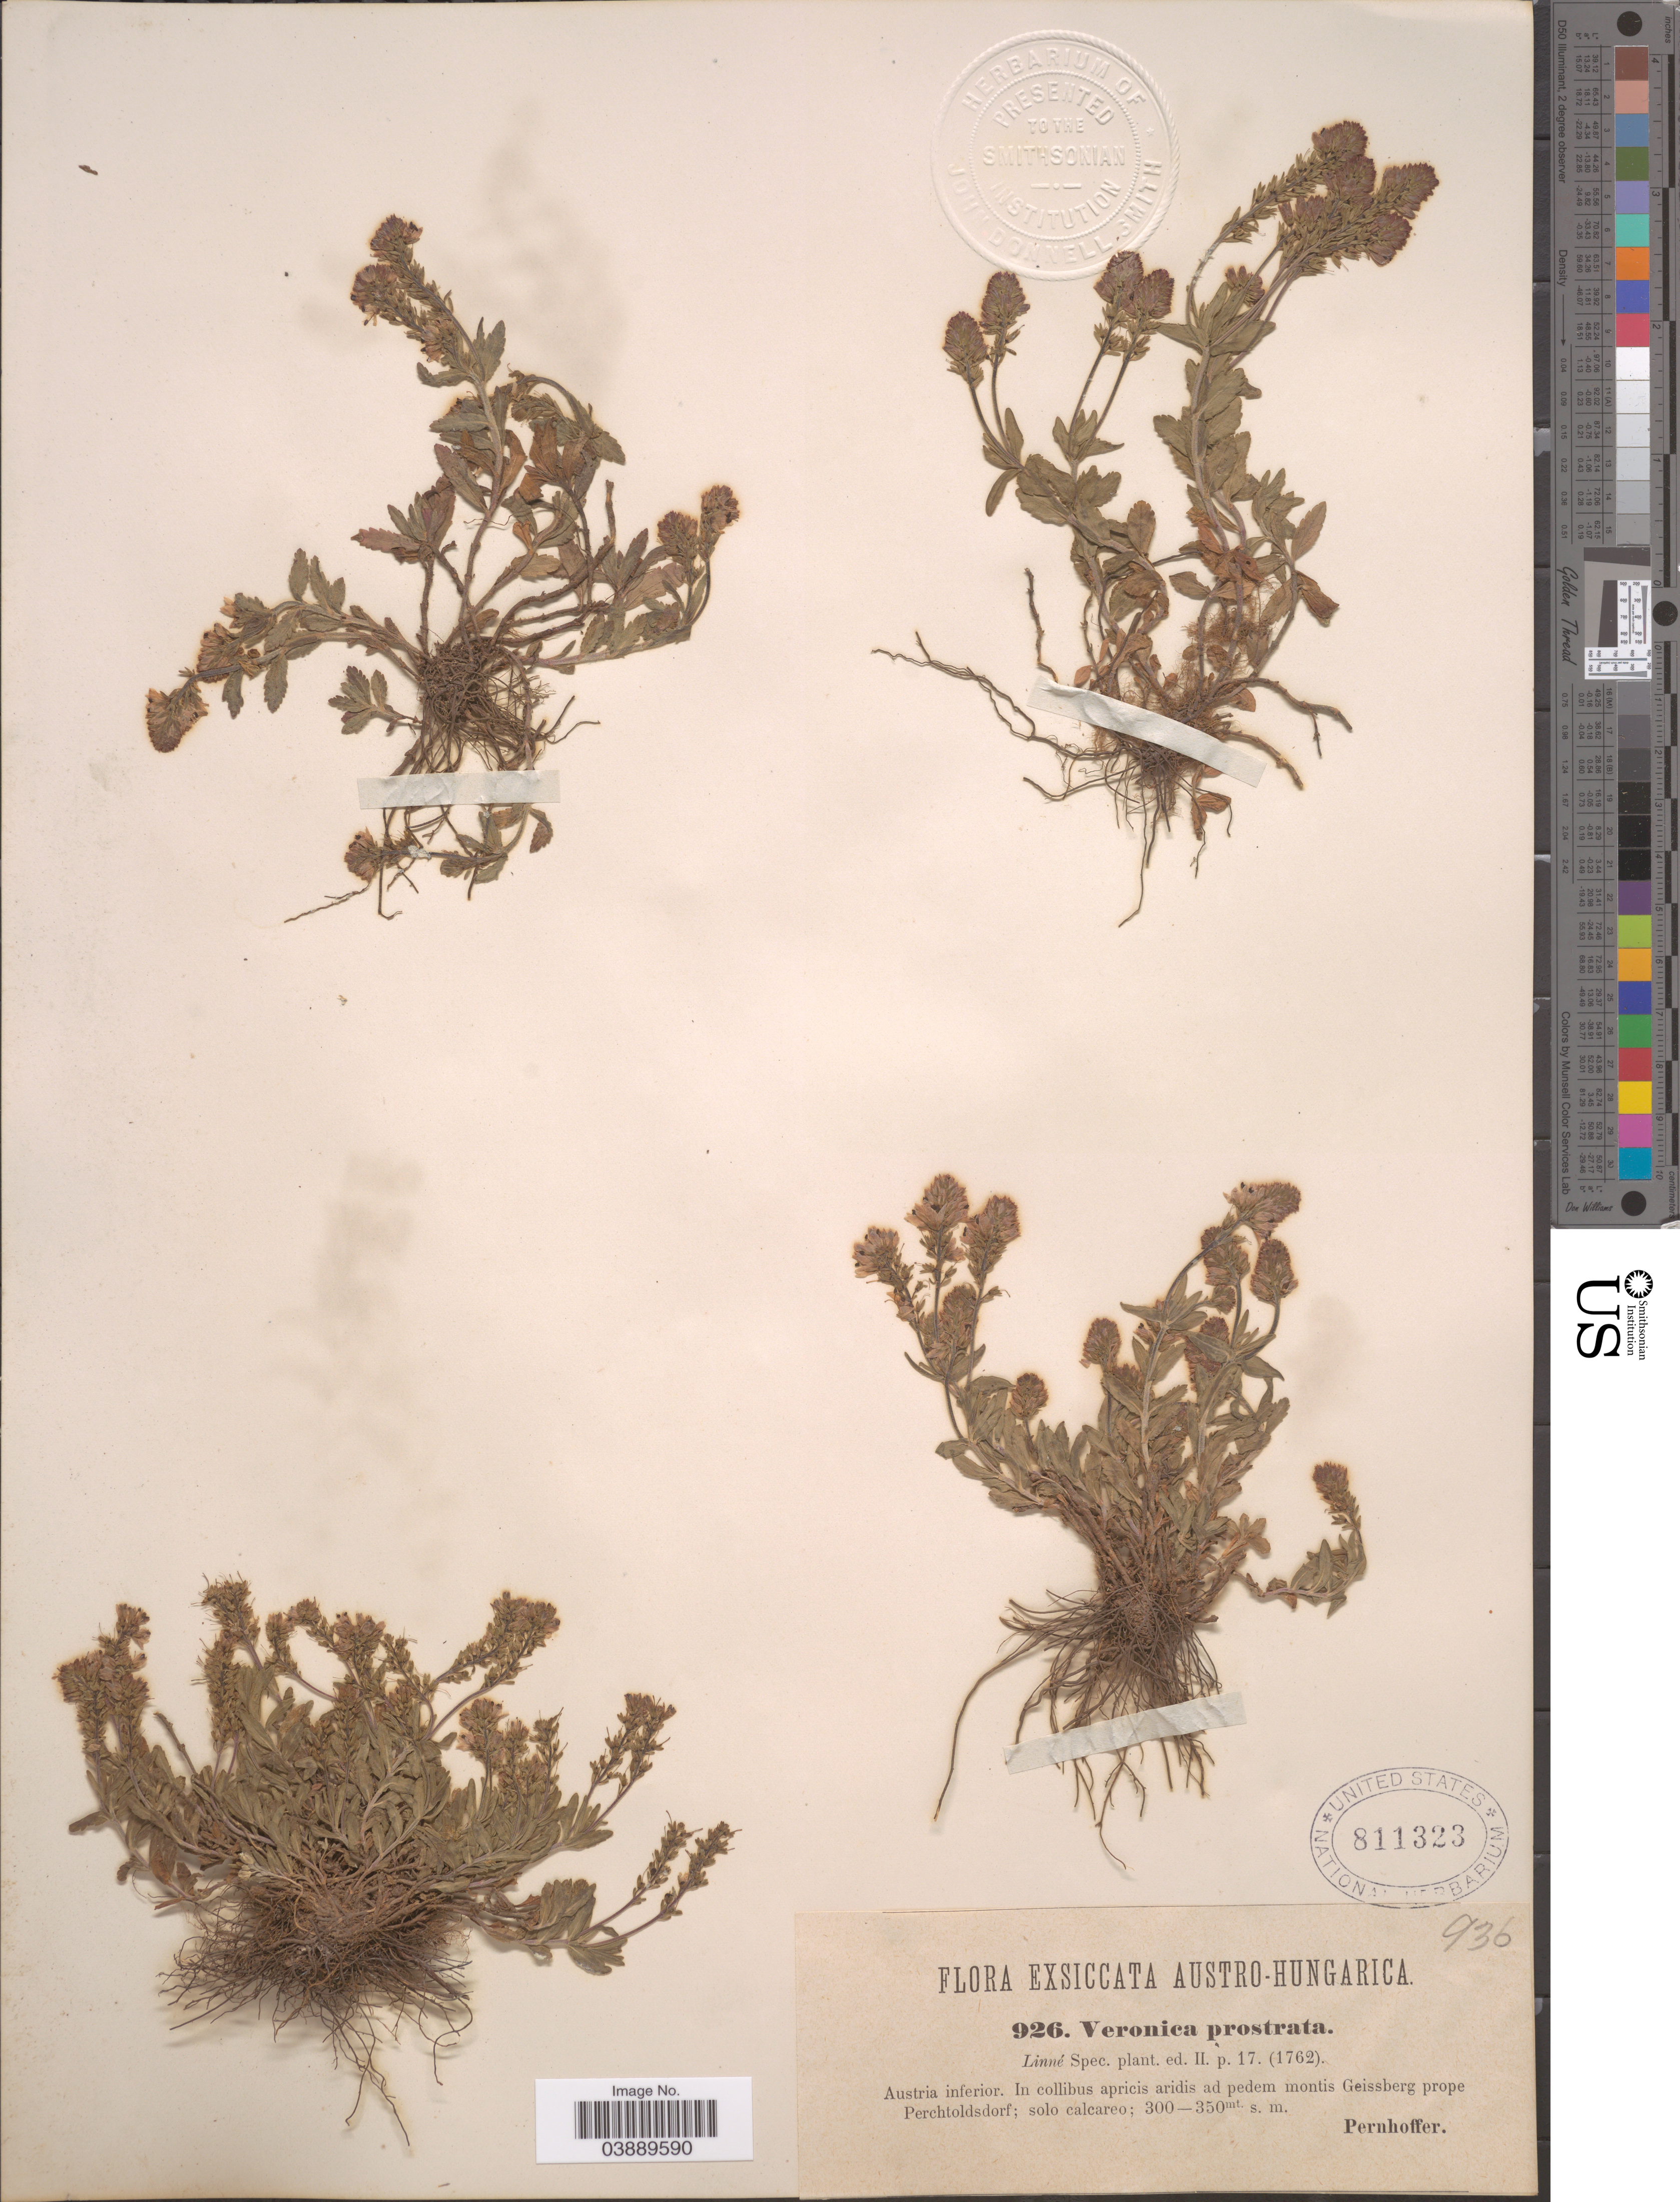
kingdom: Plantae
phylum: Tracheophyta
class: Magnoliopsida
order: Lamiales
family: Plantaginaceae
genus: Veronica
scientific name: Veronica prostrata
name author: L.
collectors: Pernhoffer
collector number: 926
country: Austria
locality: Austro-Hungarica. Austria inferior. In collibus apricis aridis ad pedem montis Geissberg prope Perchtoldsdorf.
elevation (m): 300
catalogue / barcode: US 811323